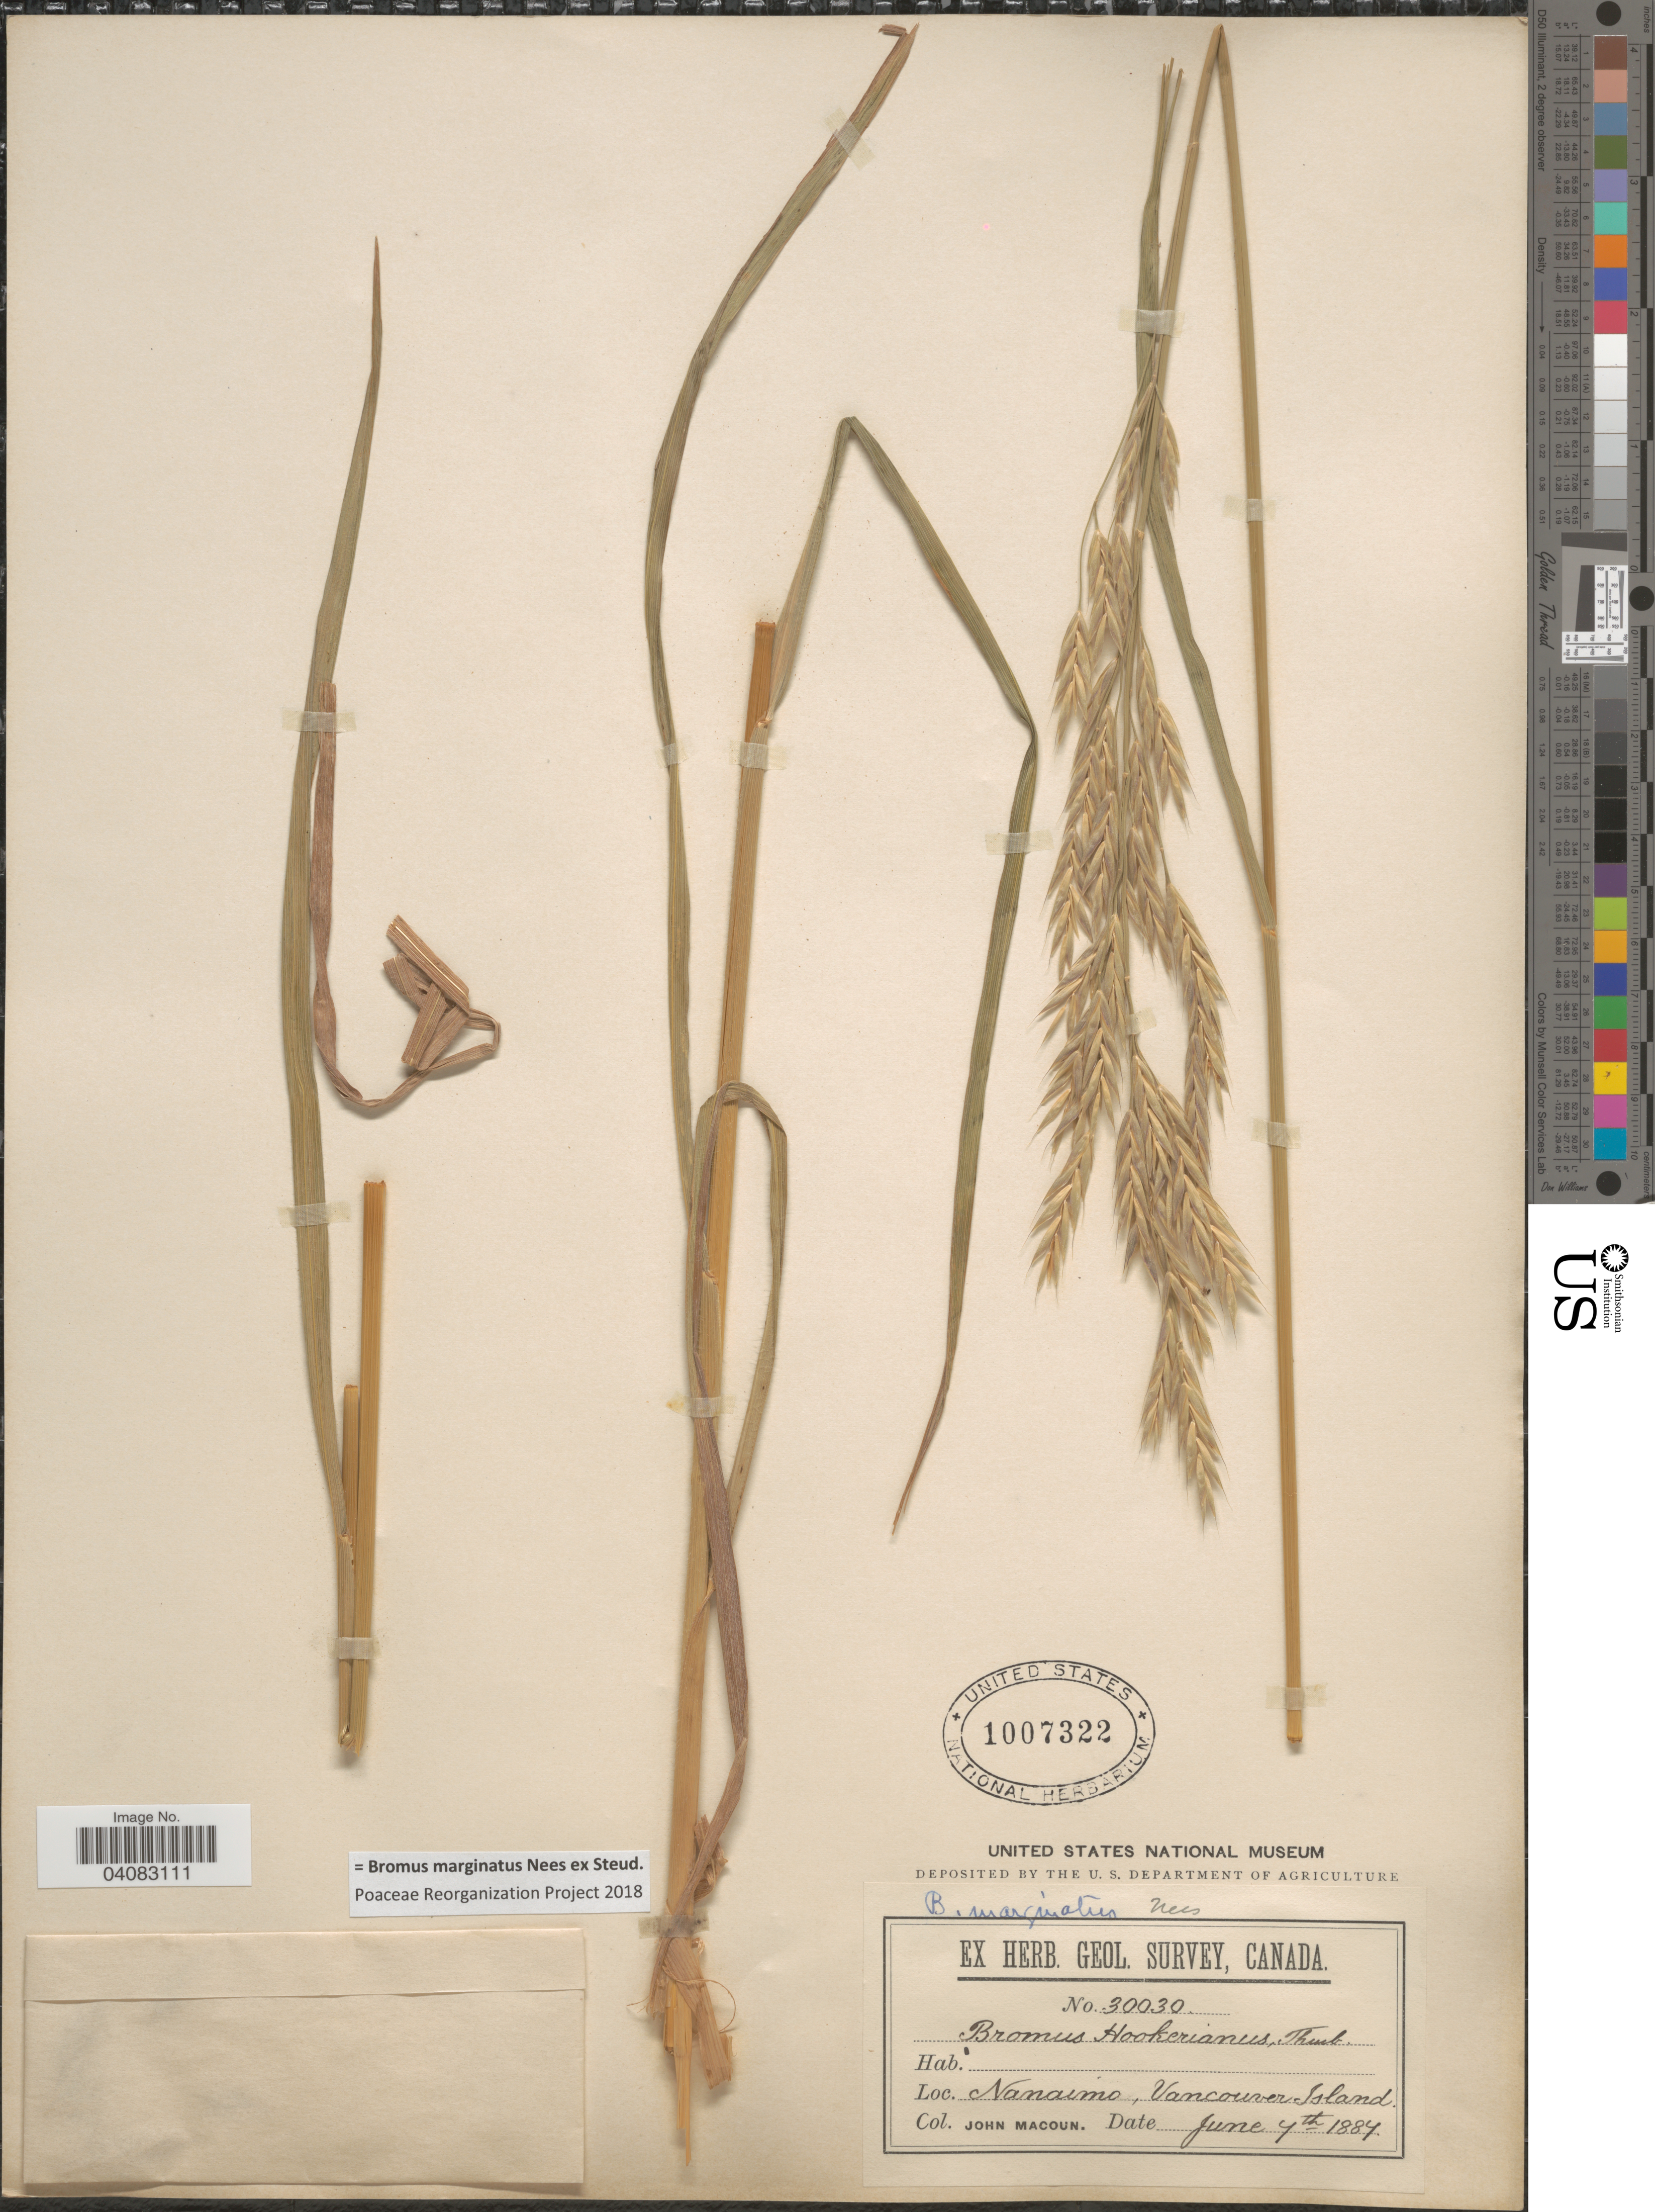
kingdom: Plantae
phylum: Tracheophyta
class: Liliopsida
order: Poales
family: Poaceae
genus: Bromus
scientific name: Bromus marginatus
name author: Nees ex Steud.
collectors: J. Macoun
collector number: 30030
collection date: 1884-06-04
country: Canada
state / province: British Columbia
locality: Herb. Geol. Survey, Canada. Nanaimo, Vancouver Island.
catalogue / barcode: US 1007322